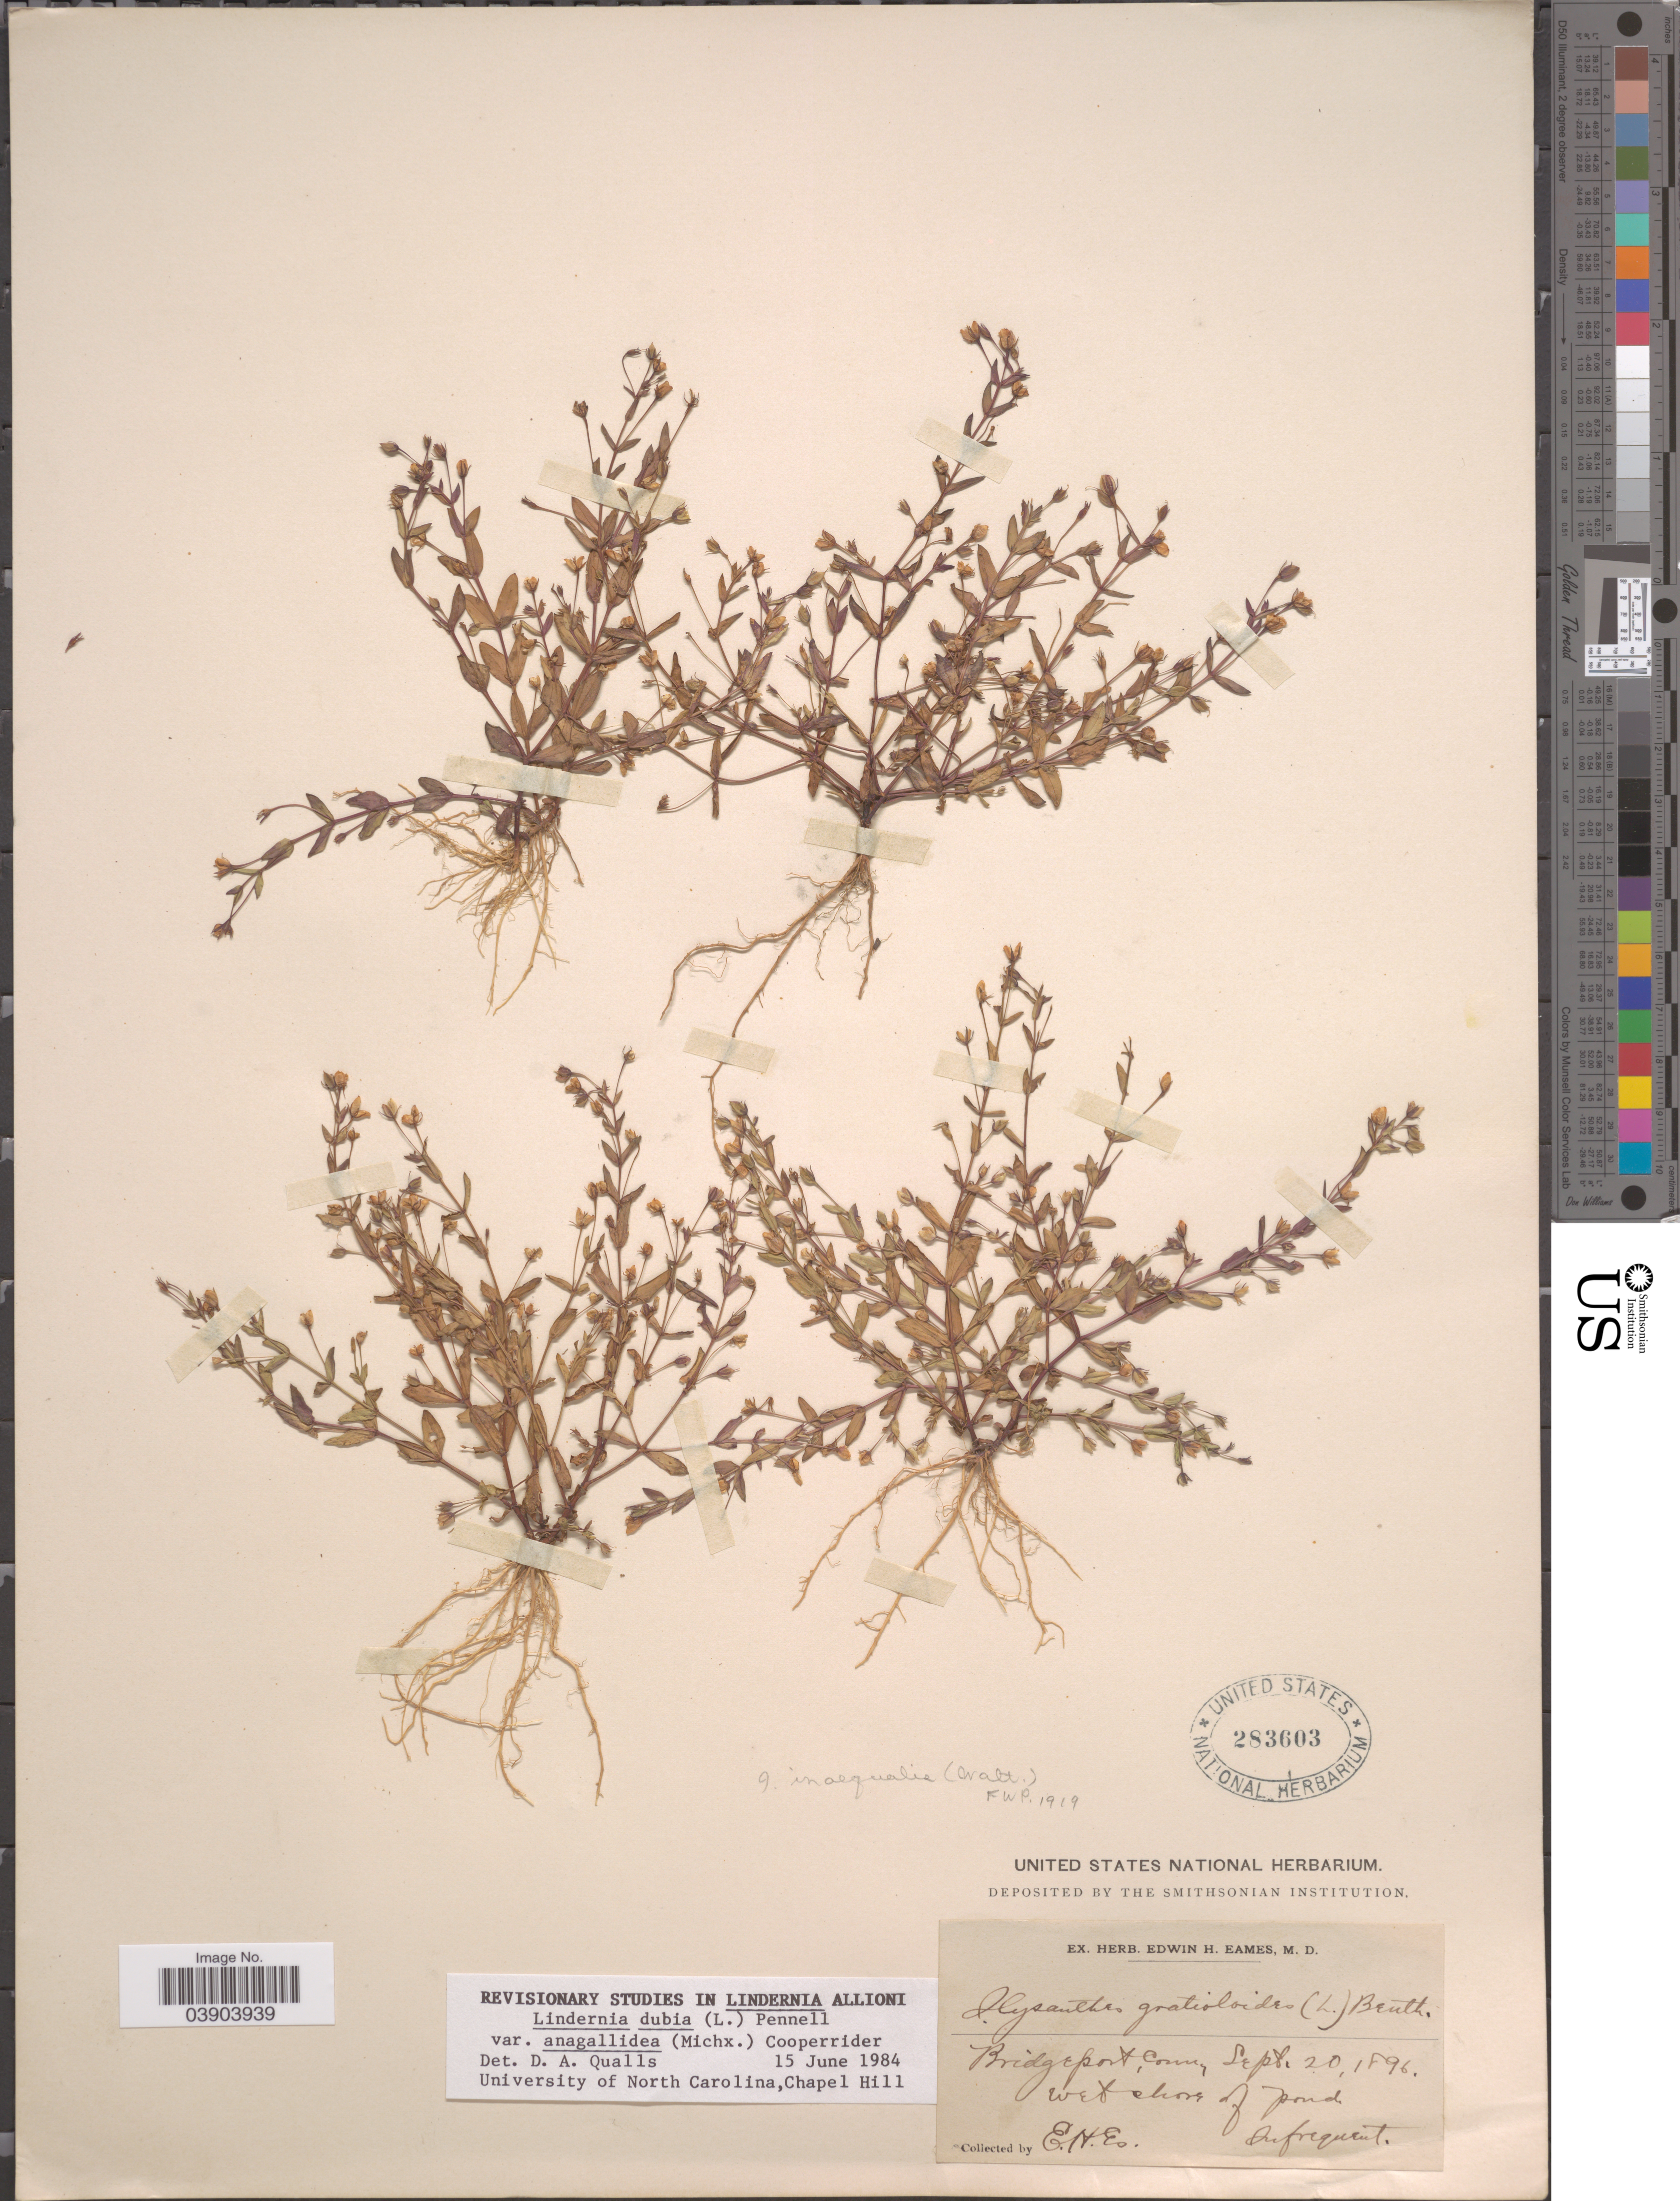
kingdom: Plantae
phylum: Tracheophyta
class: Magnoliopsida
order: Lamiales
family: Linderniaceae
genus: Lindernia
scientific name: Lindernia dubia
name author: (L.) Pennell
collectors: E. H. Eames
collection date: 1896-09-20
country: United States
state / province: Connecticut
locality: Bridgeport, wet shore of pond.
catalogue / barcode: US 283603